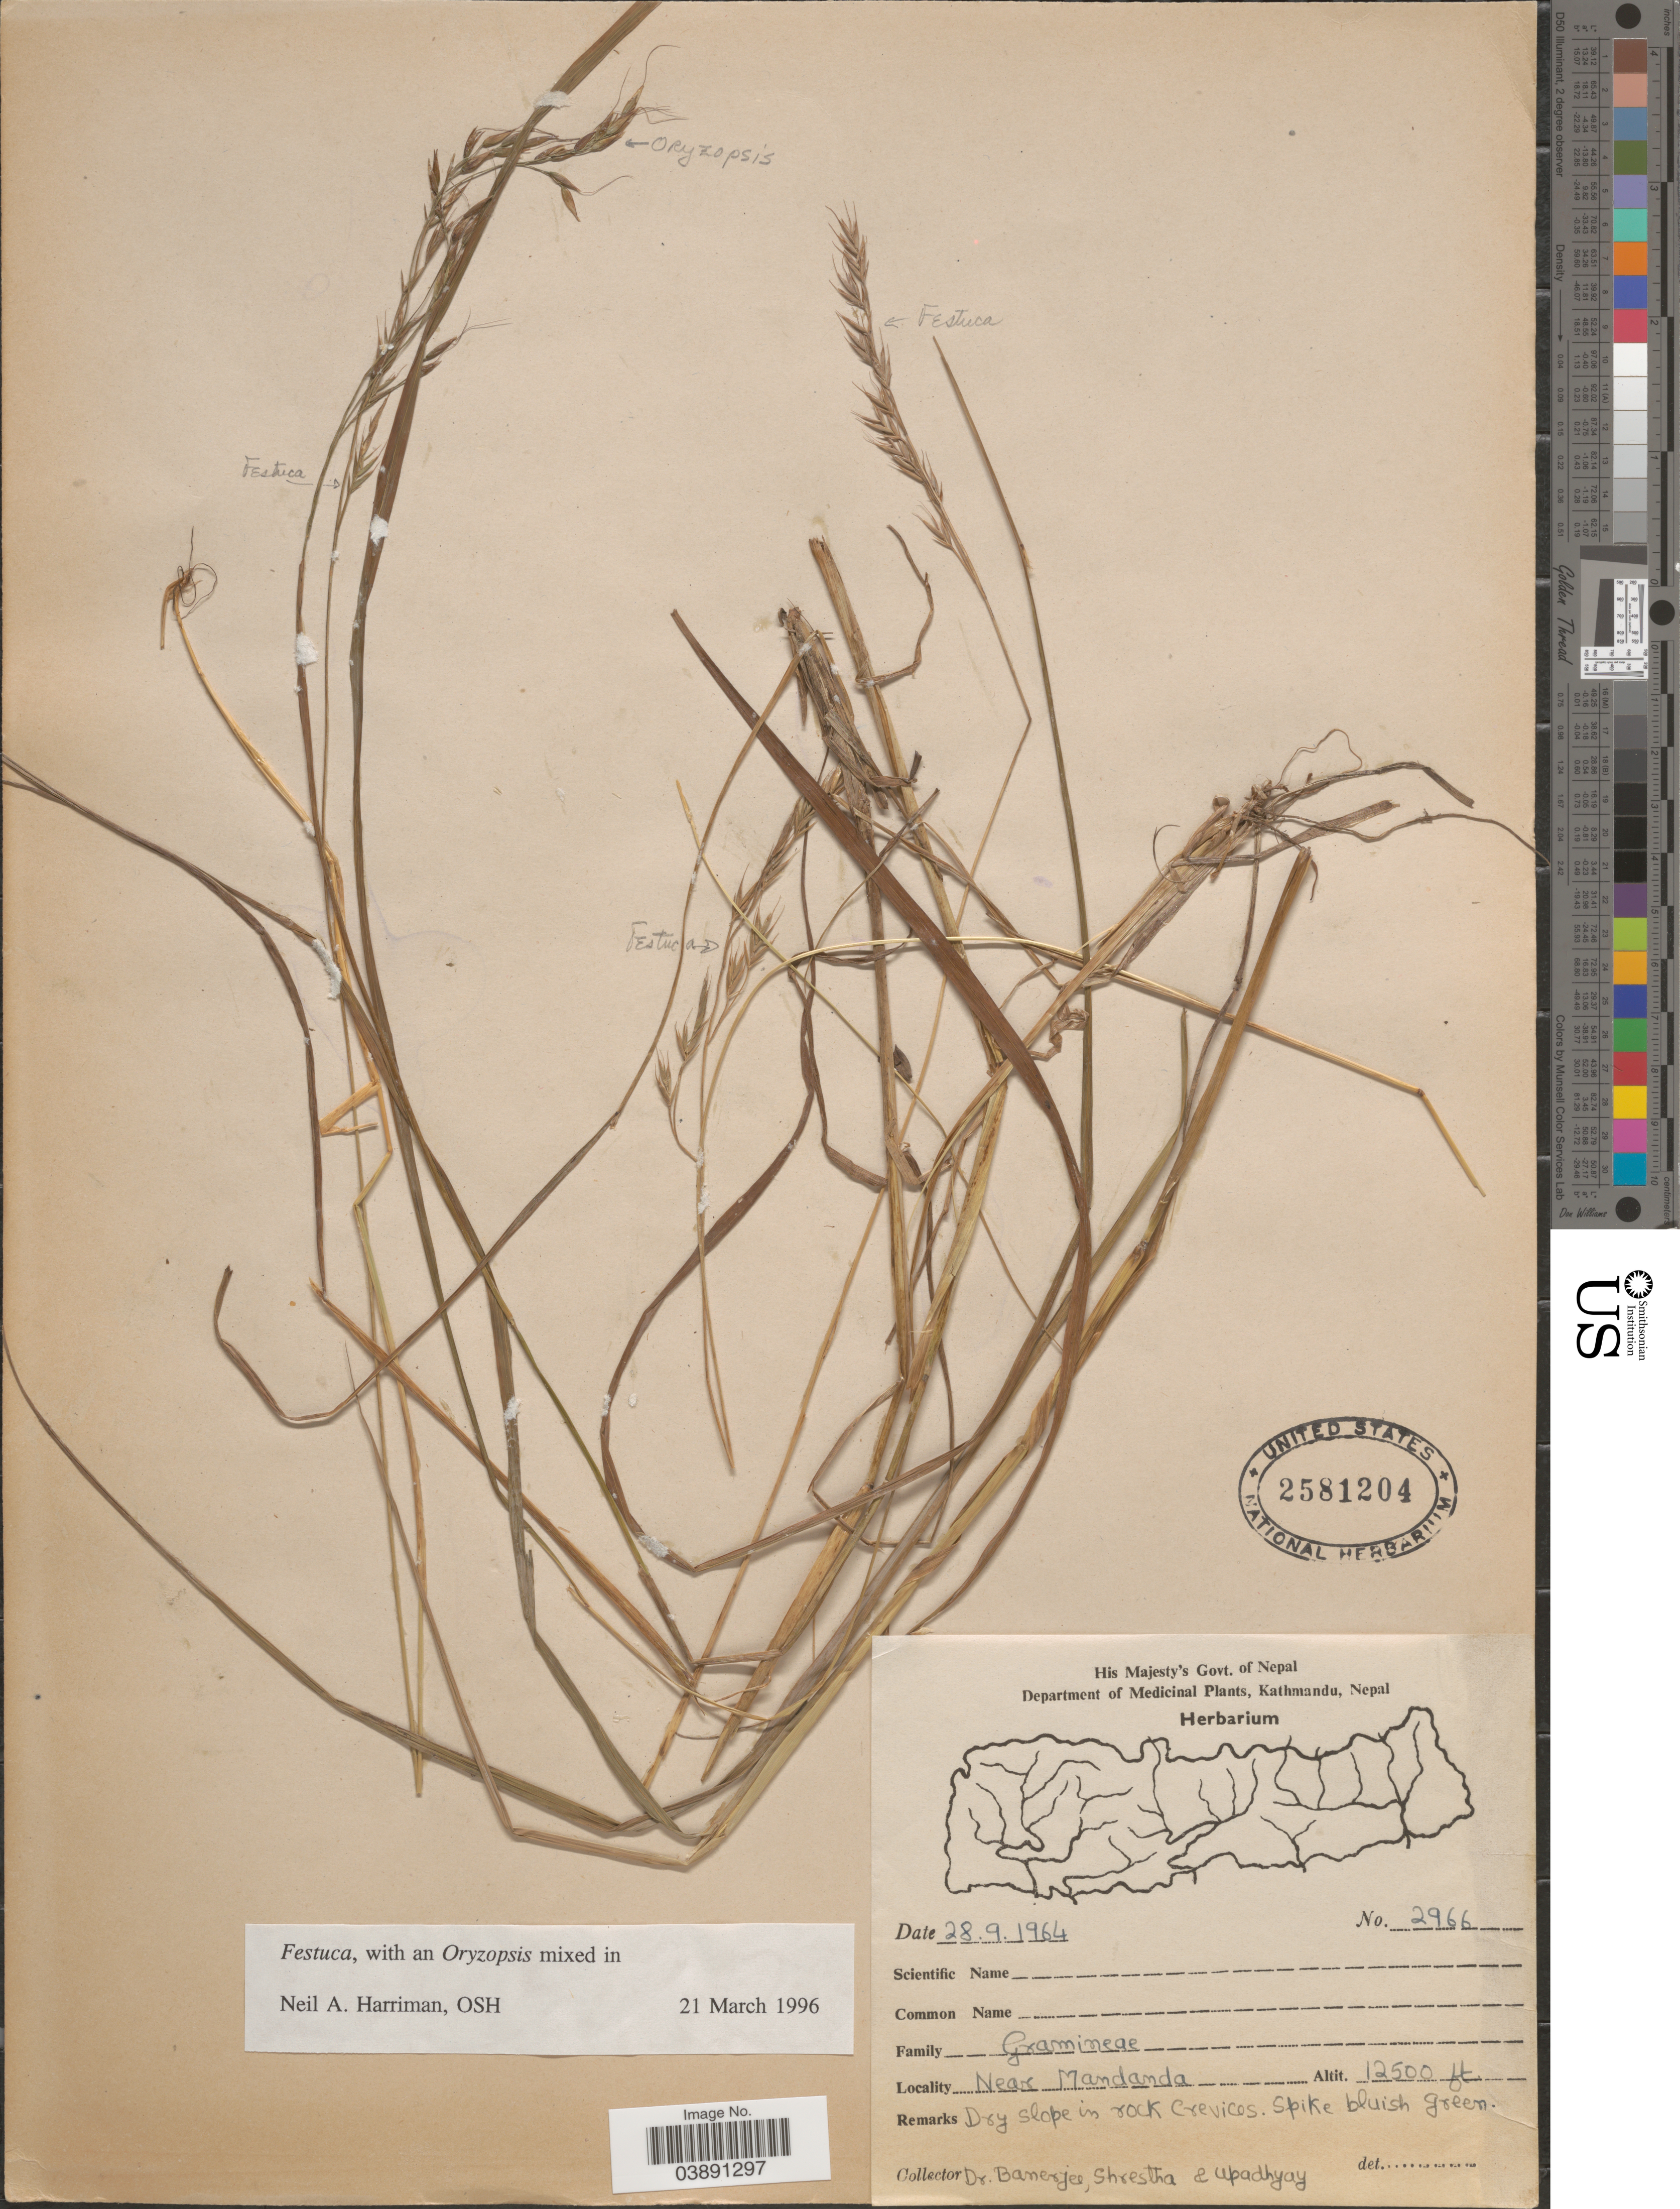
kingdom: Plantae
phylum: Tracheophyta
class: Liliopsida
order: Poales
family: Poaceae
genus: Festuca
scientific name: Festuca sp.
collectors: Banerjee, -. Shrestha & Upadhyay, --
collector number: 2966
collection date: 1964-09-28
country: Nepal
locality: Near Mandanda.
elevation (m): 3810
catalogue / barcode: US 2581204